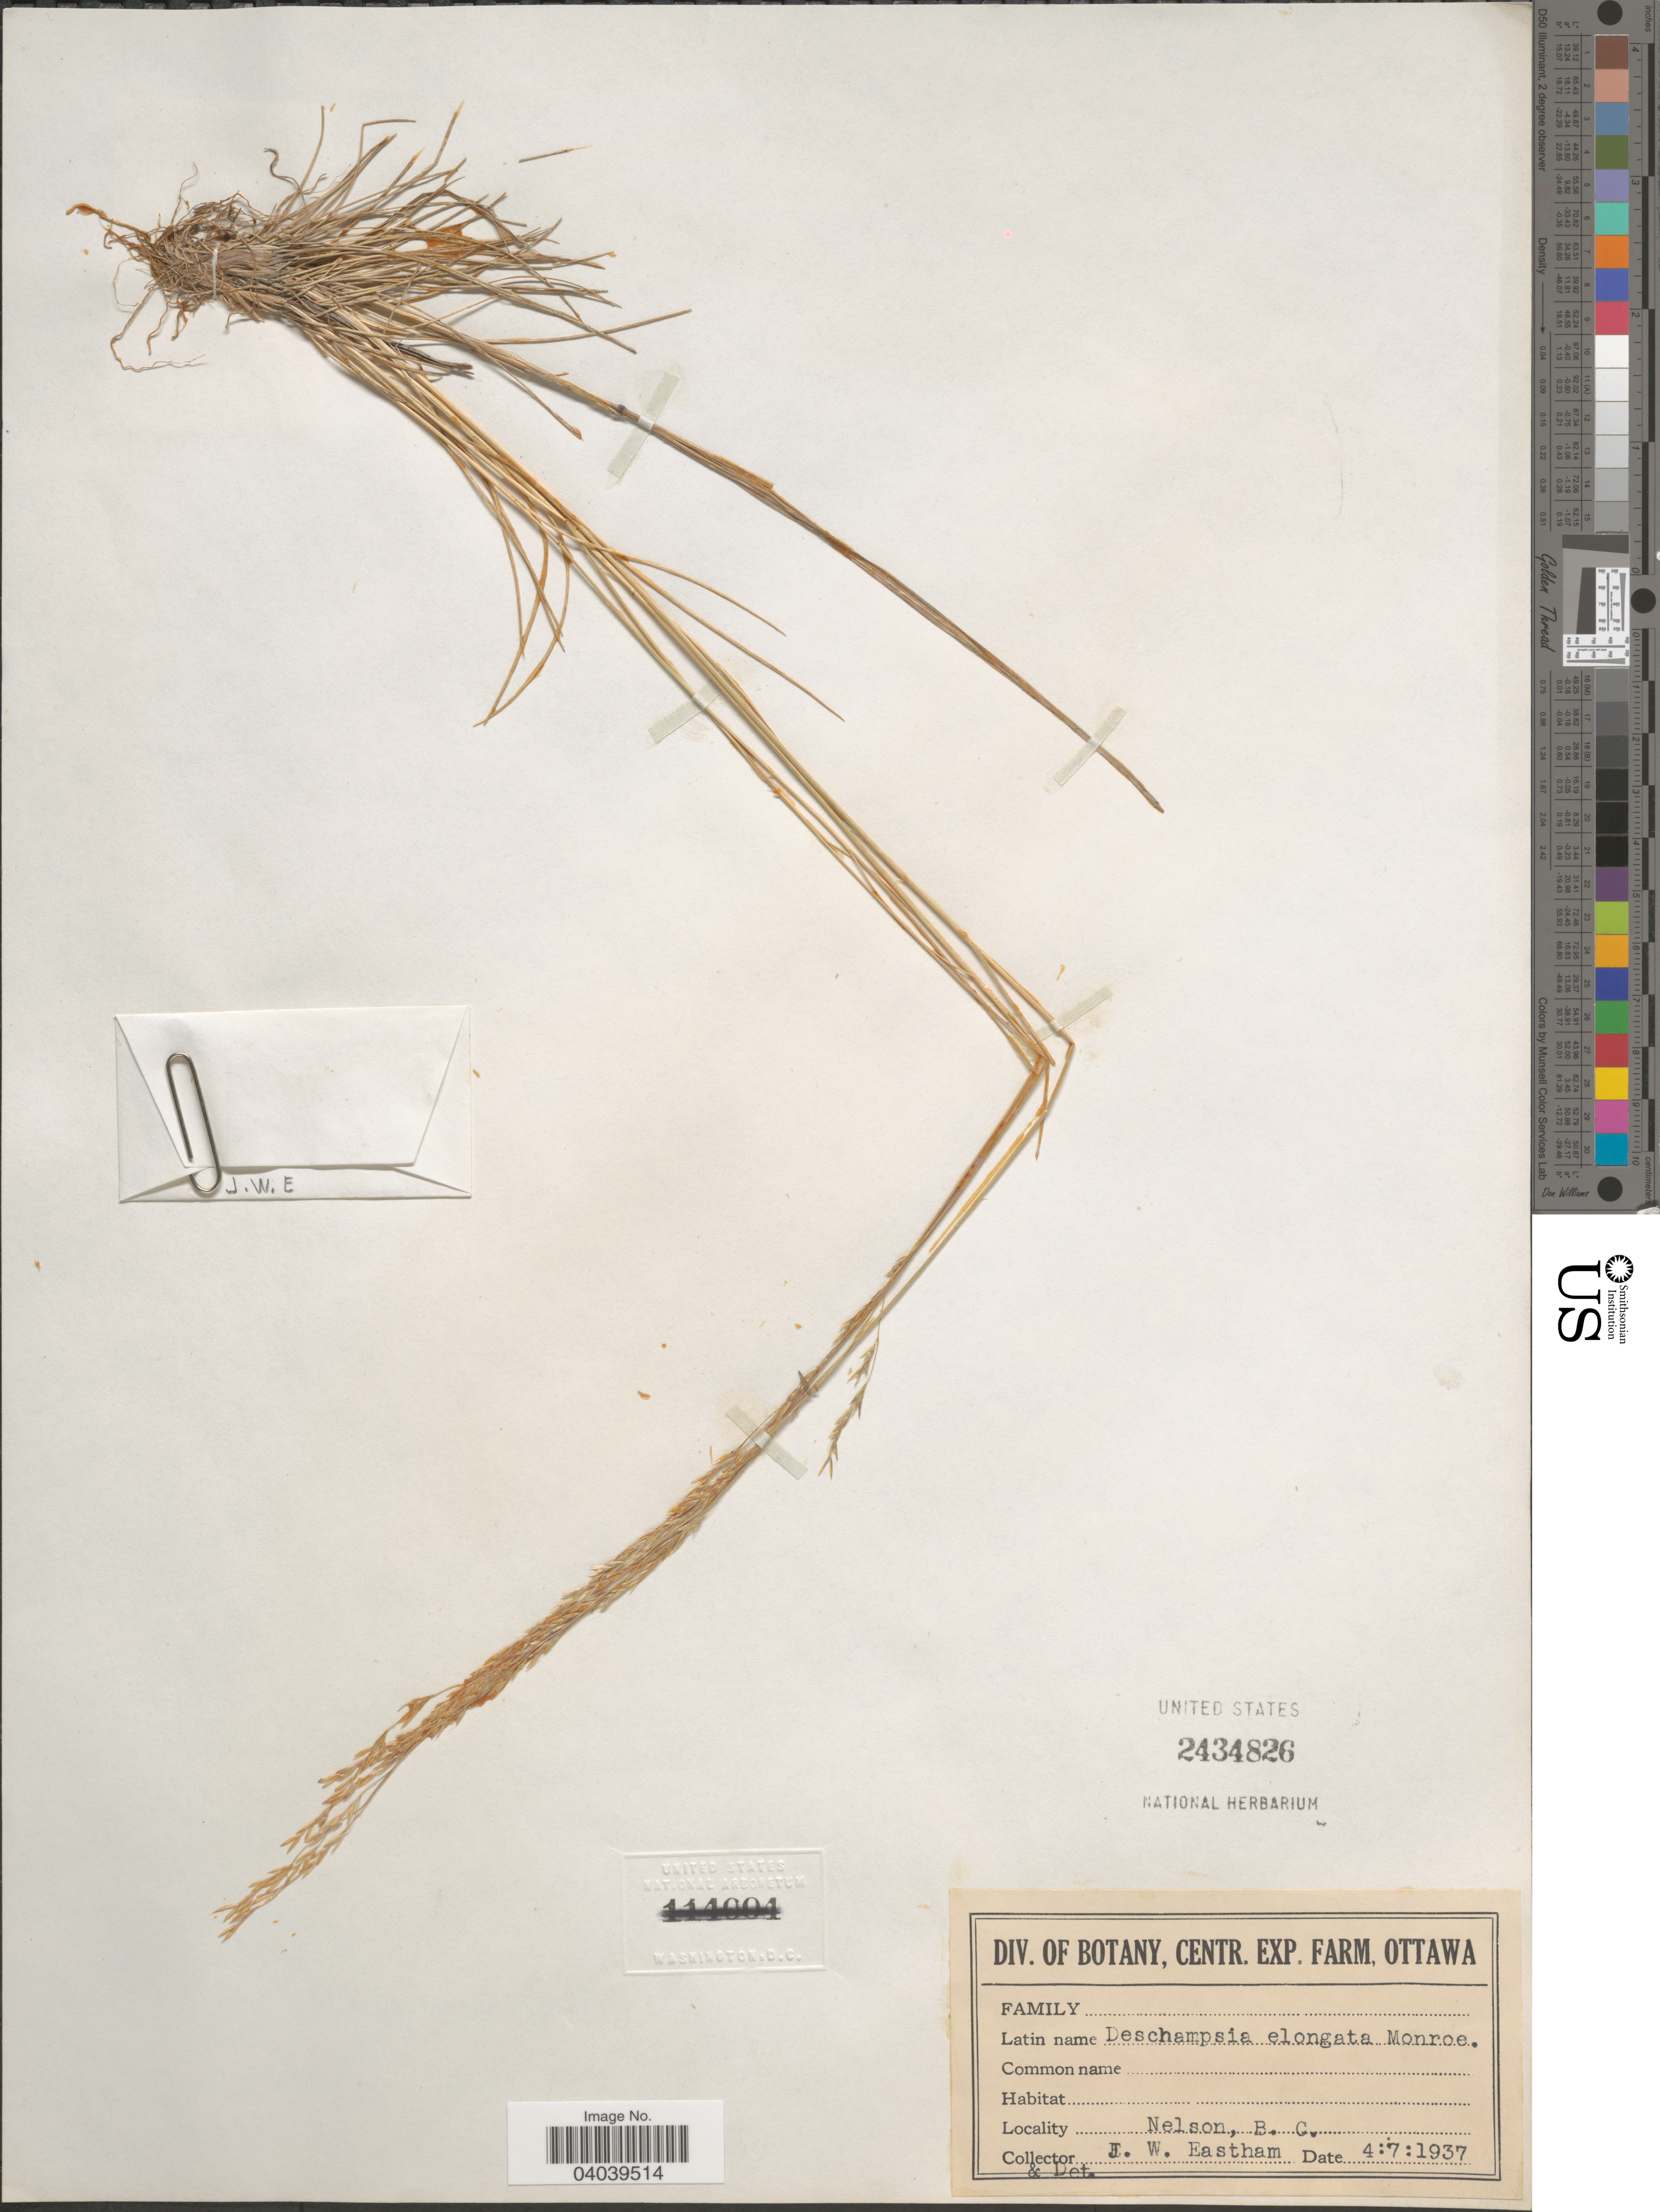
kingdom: Plantae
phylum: Tracheophyta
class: Liliopsida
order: Poales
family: Poaceae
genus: Deschampsia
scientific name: Deschampsia elongata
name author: (Hook.) Munro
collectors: J. Eastham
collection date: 1937-07-04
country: Canada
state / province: British Columbia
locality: Nelson.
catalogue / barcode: US 2434826